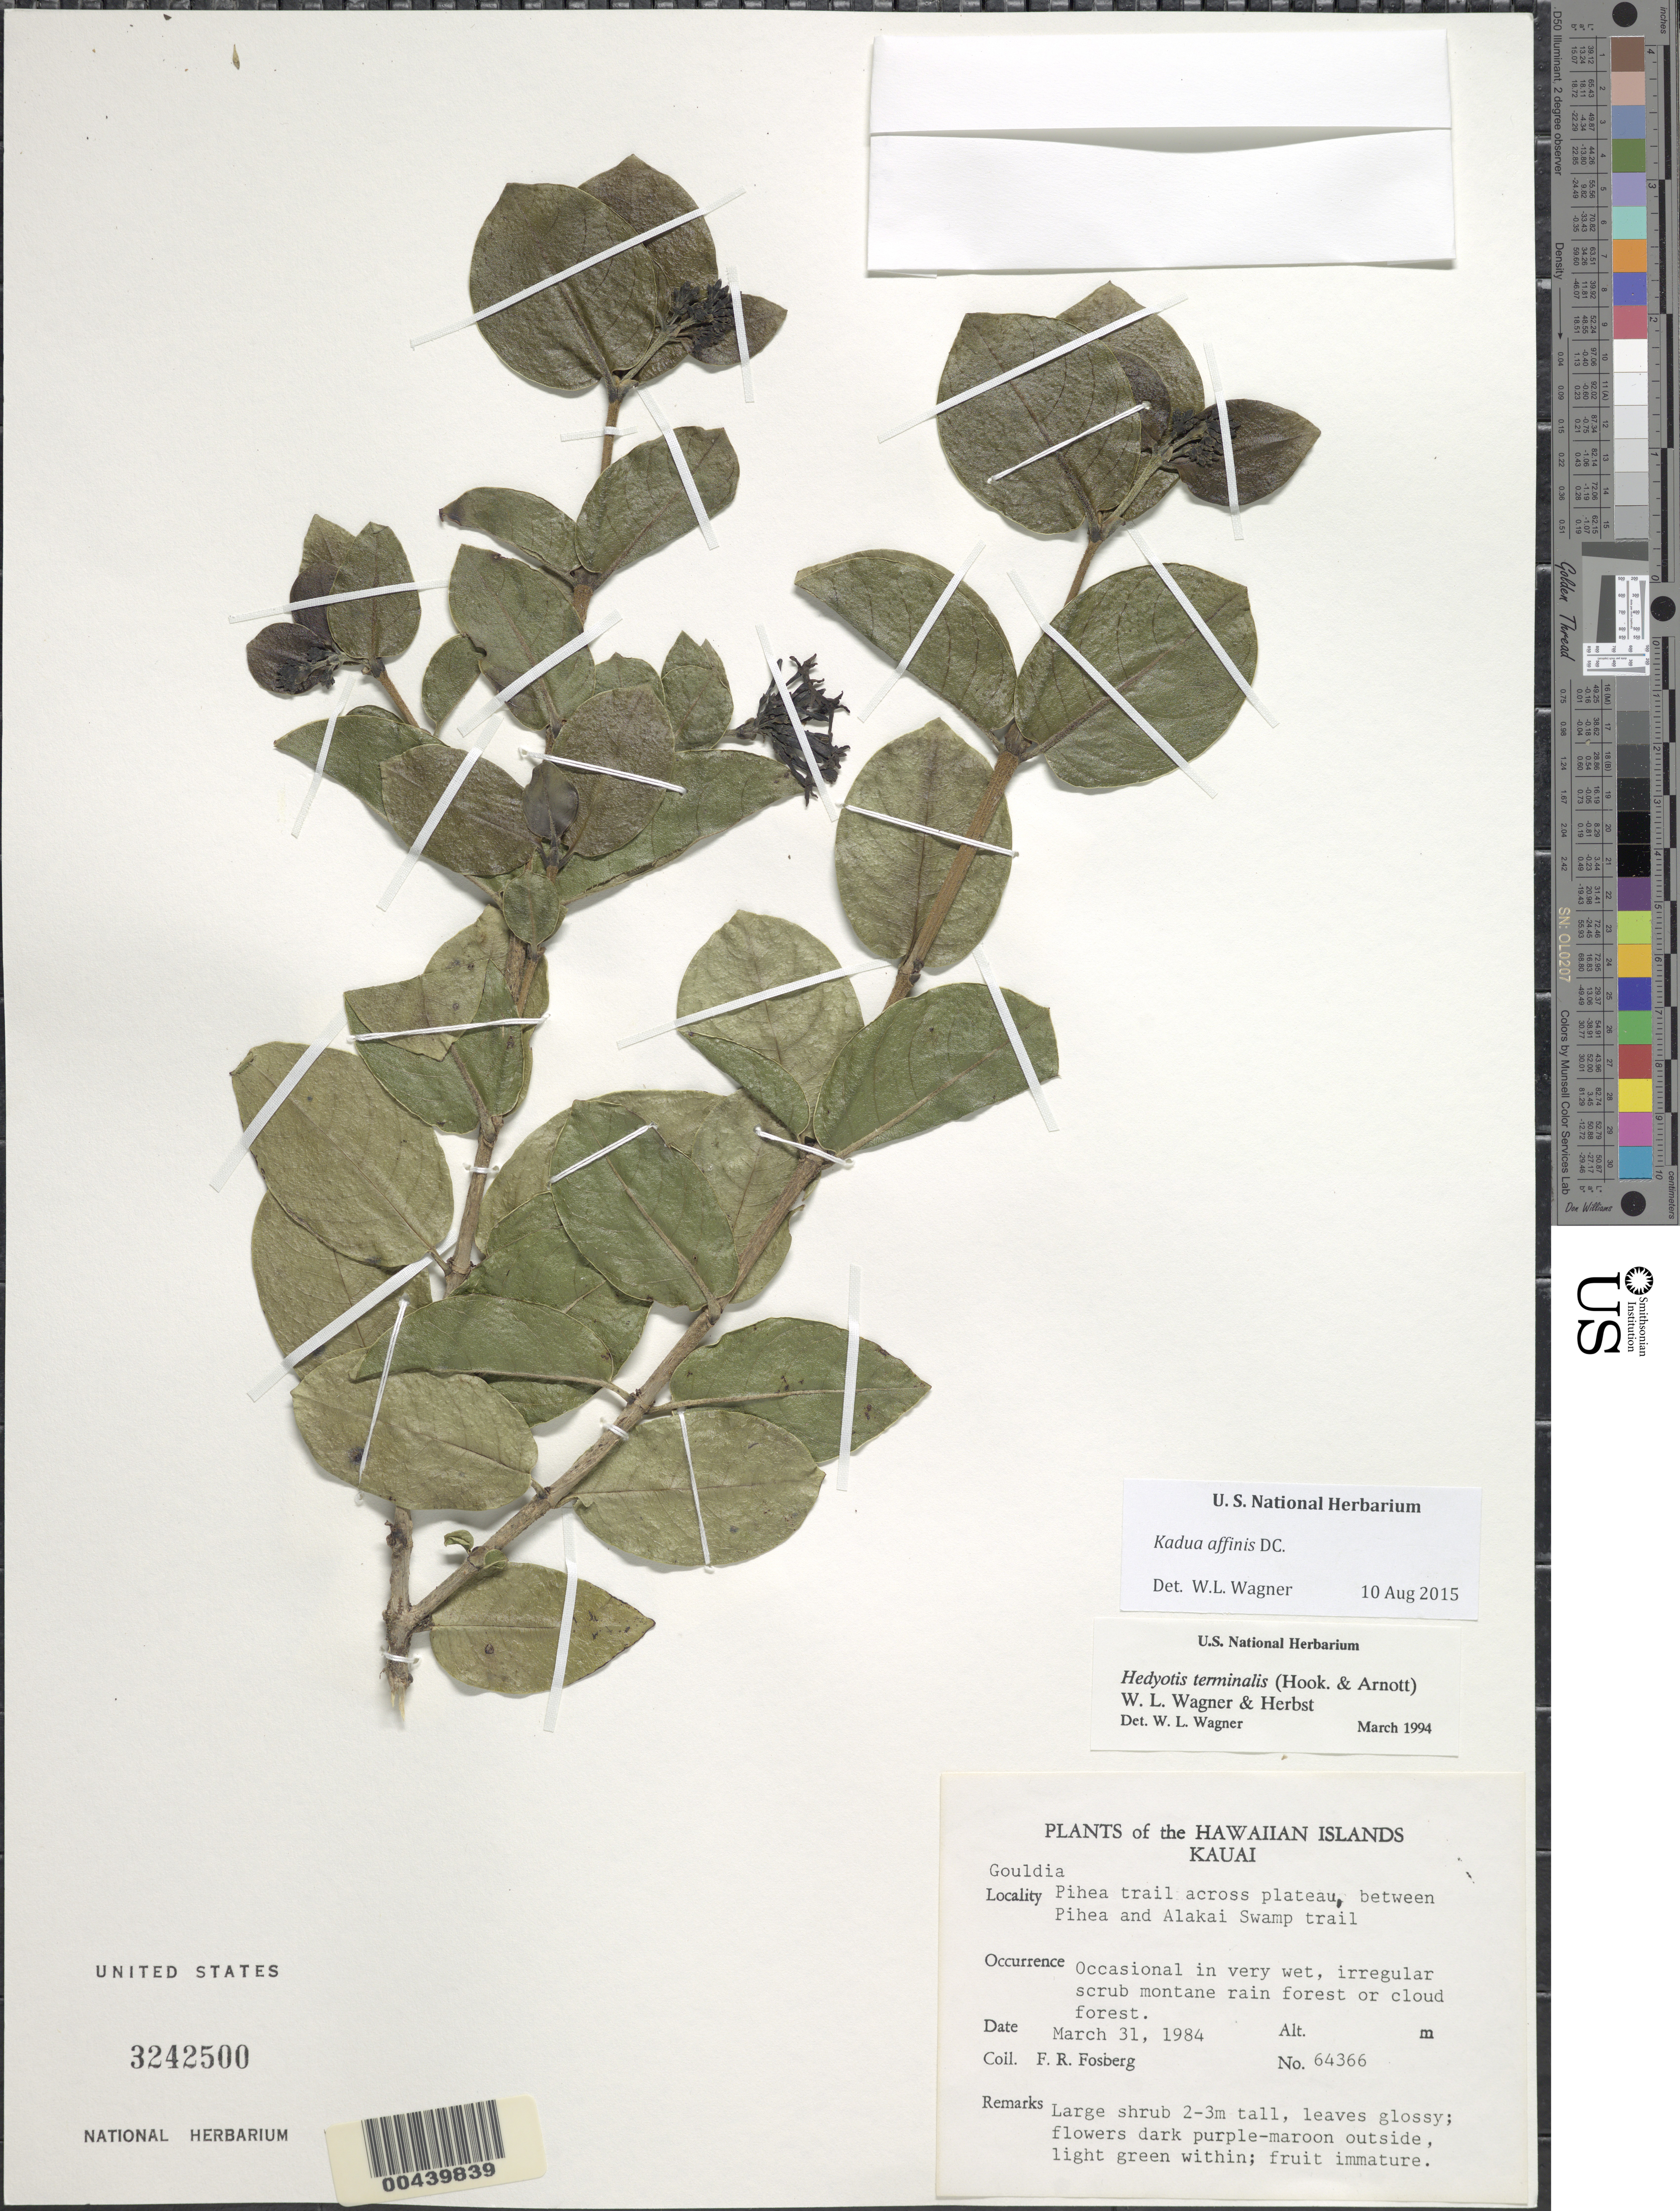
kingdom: Plantae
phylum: Tracheophyta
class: Magnoliopsida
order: Gentianales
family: Rubiaceae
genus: Kadua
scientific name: Kadua affinis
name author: DC.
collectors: F. R. Fosberg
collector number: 64366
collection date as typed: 31 Mar 1984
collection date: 1984-03-31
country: United States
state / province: Hawaii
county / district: Kauai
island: Kaua'i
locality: Pihea trail across plateau, between Pihea and Alakai Swamp trail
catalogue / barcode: US 3242500